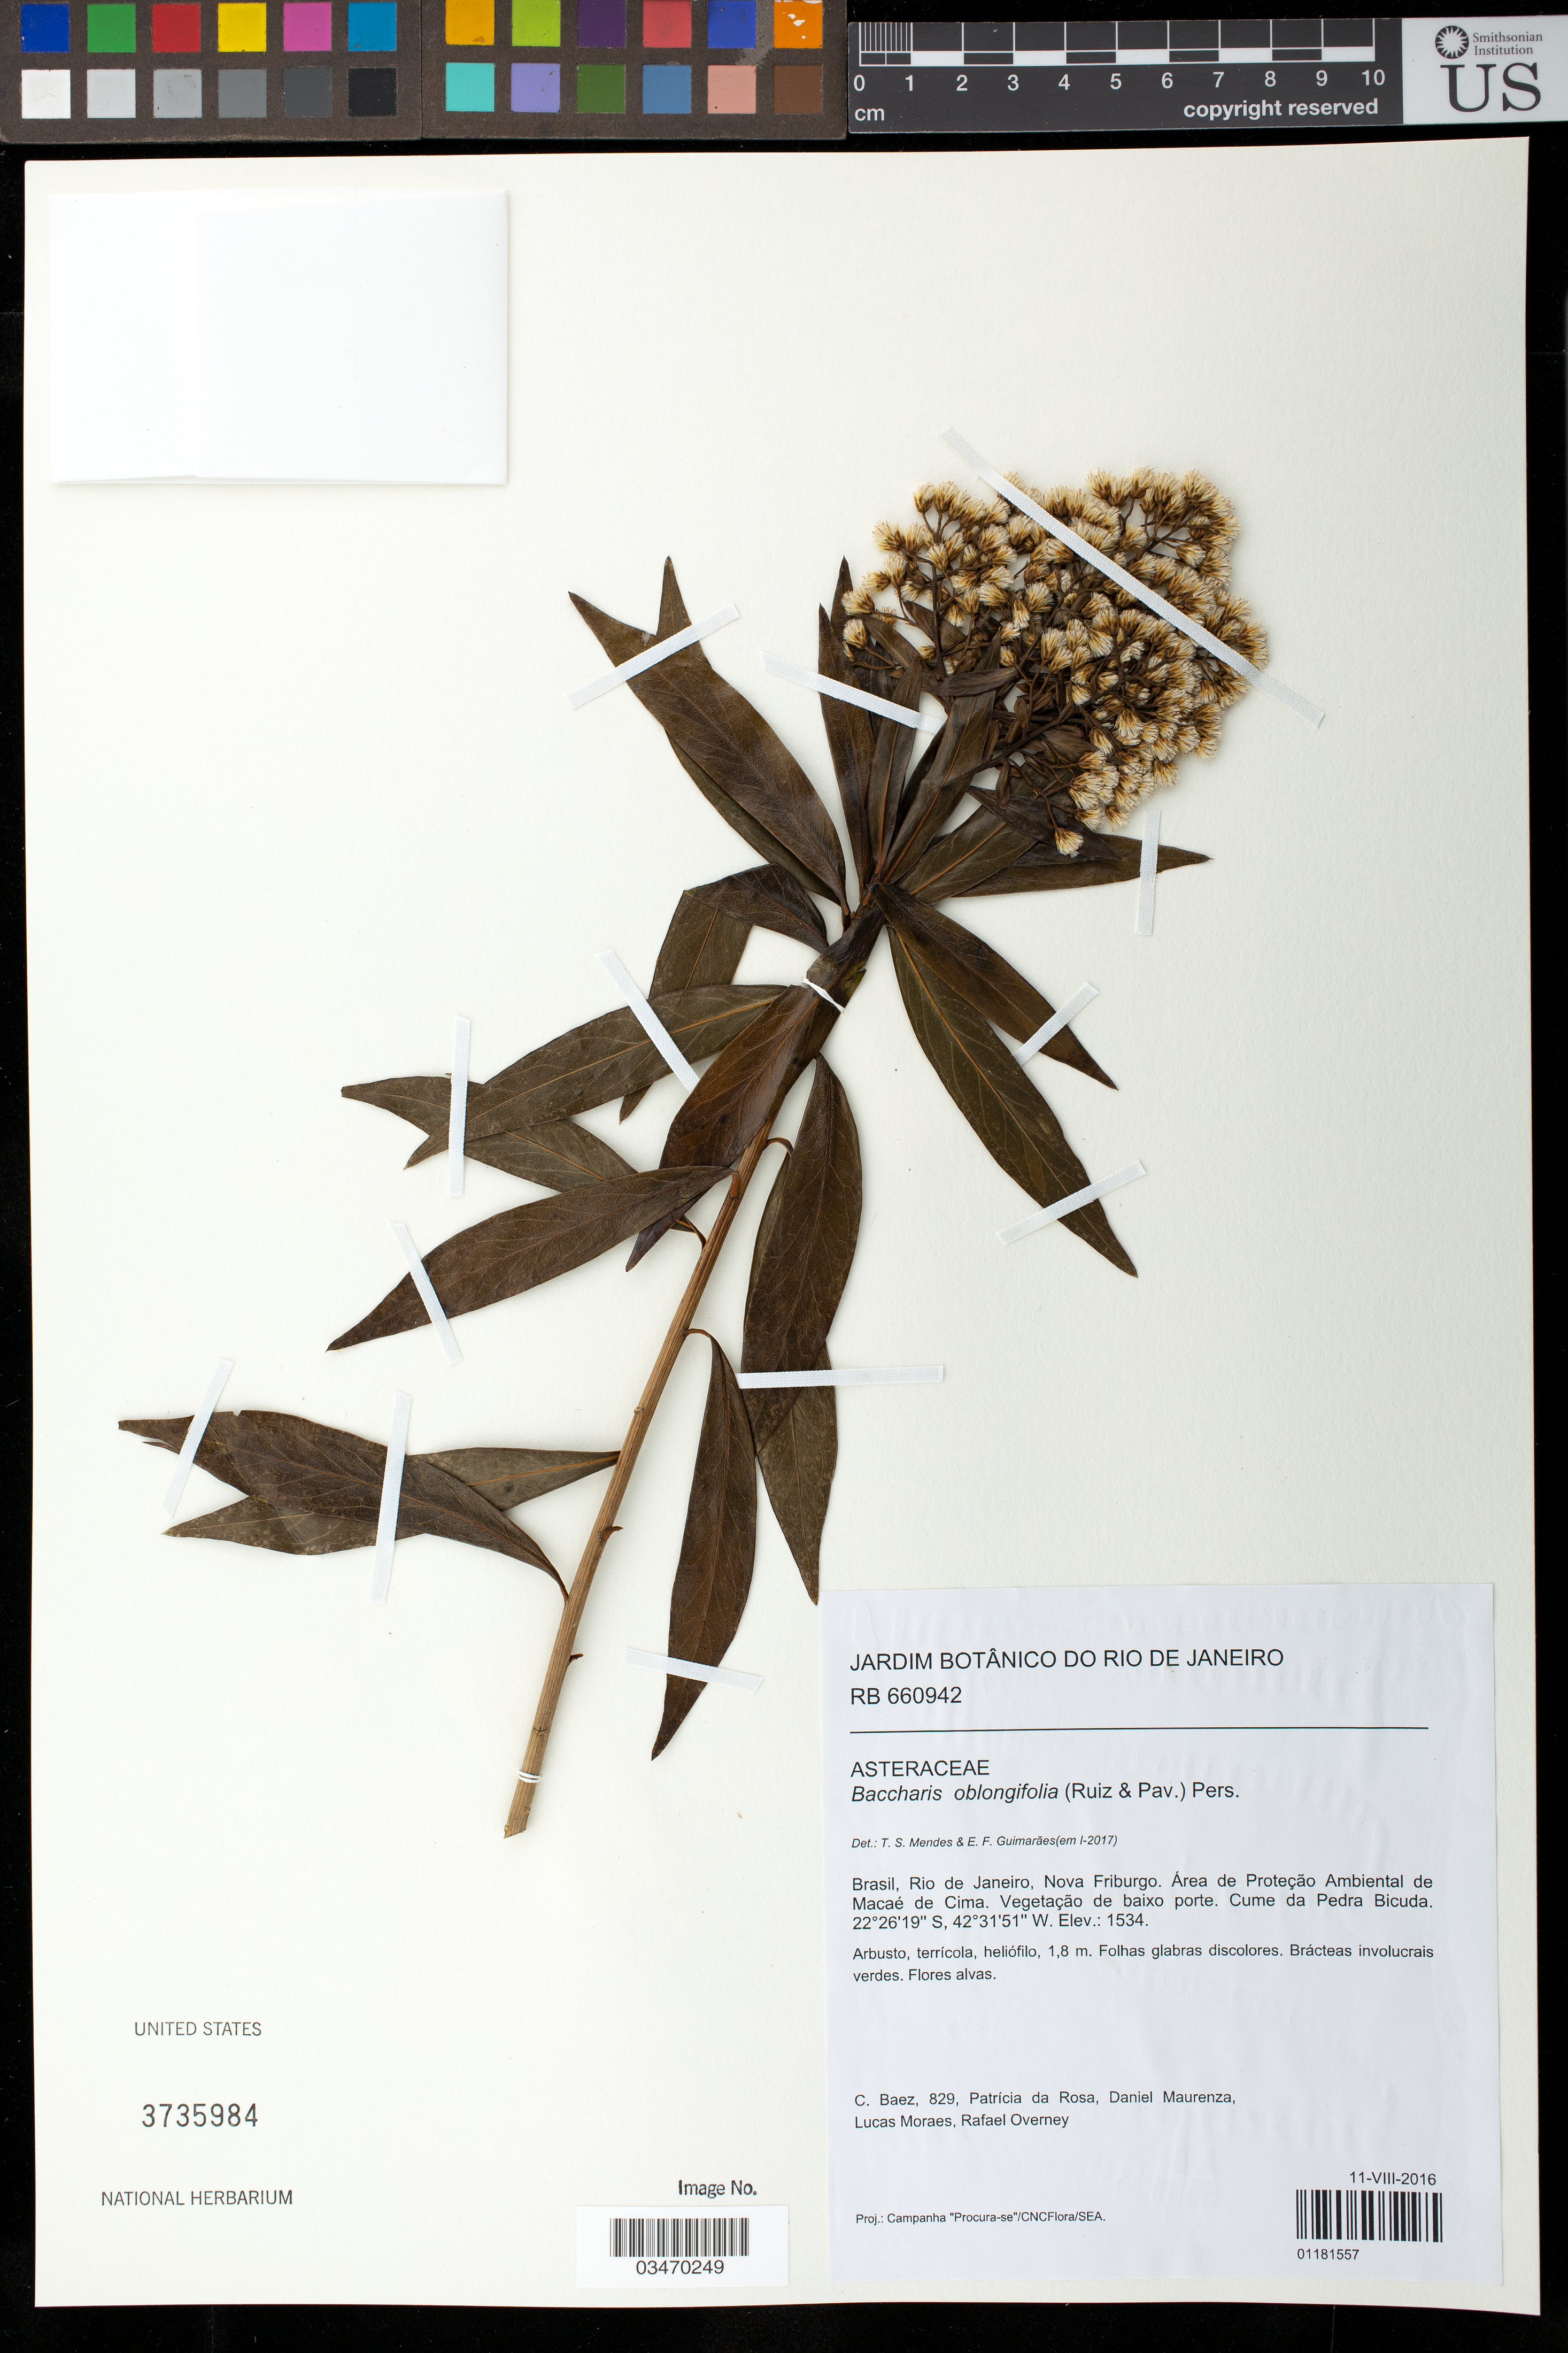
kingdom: Plantae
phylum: Tracheophyta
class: Magnoliopsida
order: Asterales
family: Asteraceae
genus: Baccharis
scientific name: Baccharis oblongifolia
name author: (Ruiz & Pav.) Pers.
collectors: C. Baez, P. Rosa, D. Maurenza, L. Moraes & R. Overney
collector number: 829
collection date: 2016-08-11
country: Brazil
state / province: Rio de Janeiro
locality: Nova Friburgo. Area de Proteção Ambiental de Macaé de Cima. Vegetação de baixo porte. Cume da Pedra Bicuda.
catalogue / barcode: US 3735984